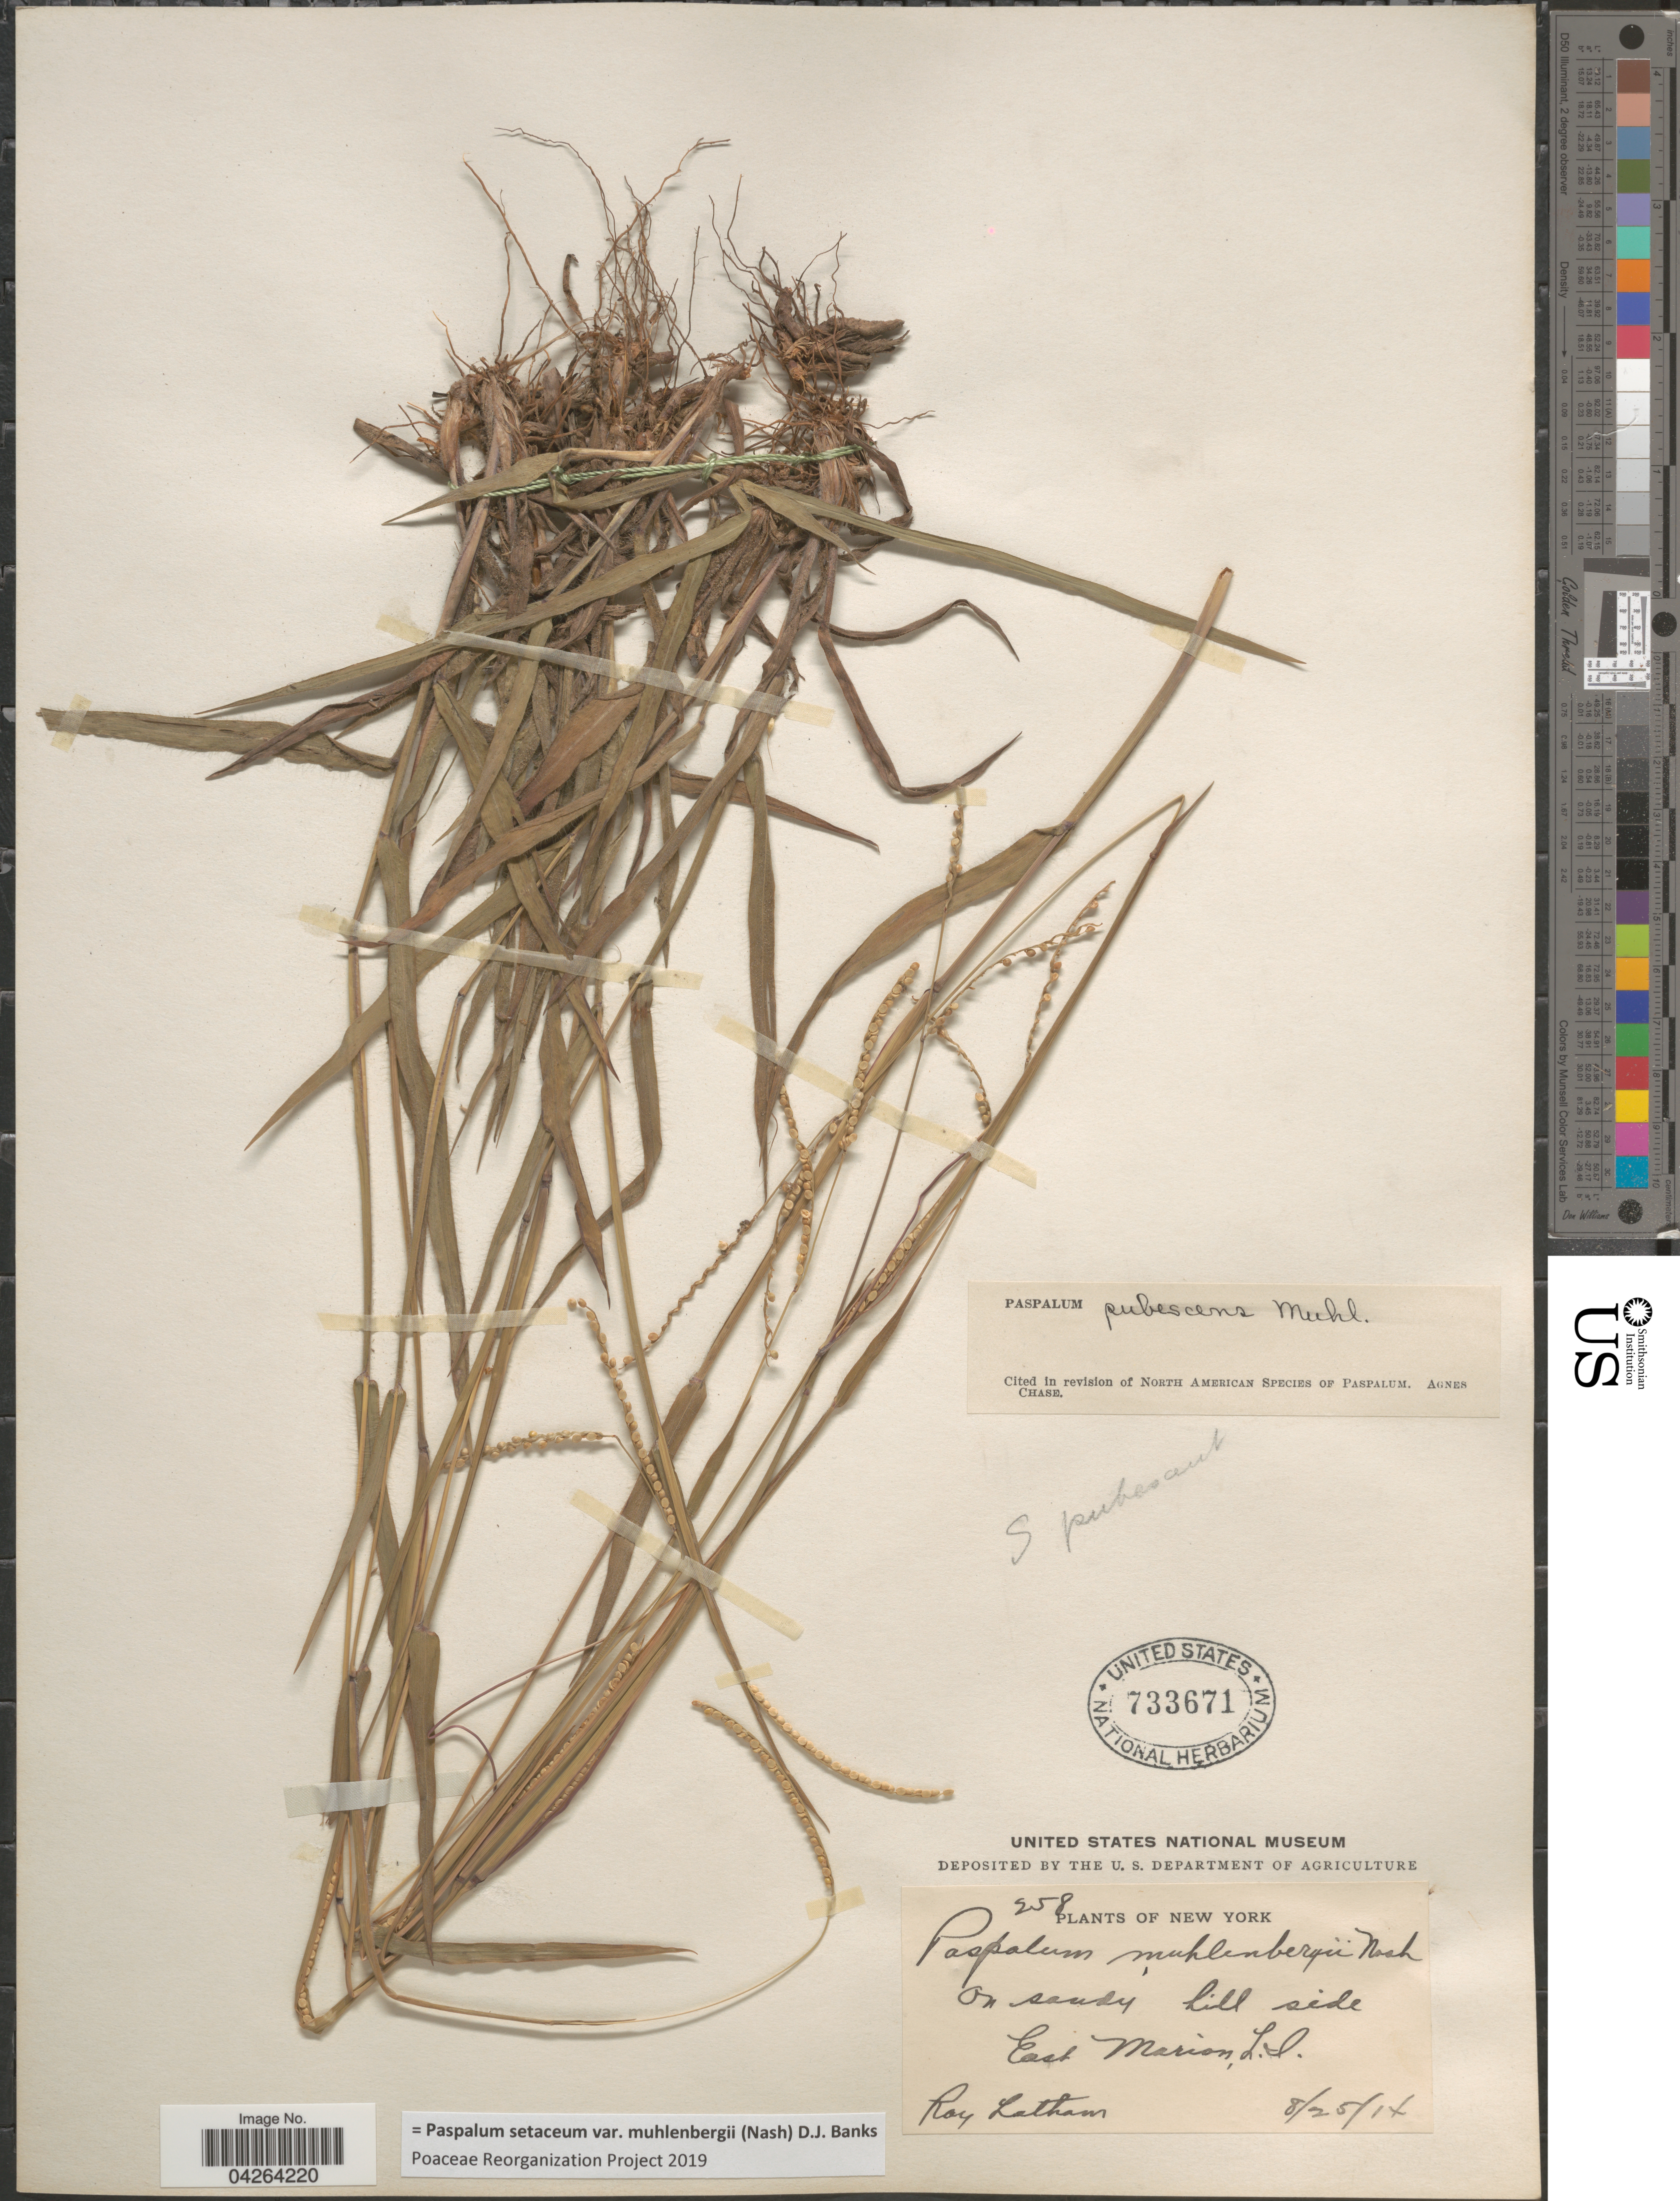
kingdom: Plantae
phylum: Tracheophyta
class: Liliopsida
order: Poales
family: Poaceae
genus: Paspalum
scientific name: Paspalum setaceum var. muhlenbergii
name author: (Nash) D.J. Banks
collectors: R. Latham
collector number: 258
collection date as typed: Transcribed d/m/y: 25/8/14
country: United States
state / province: New York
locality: On sandy hill side. East Marion, L. I.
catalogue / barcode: US 733671